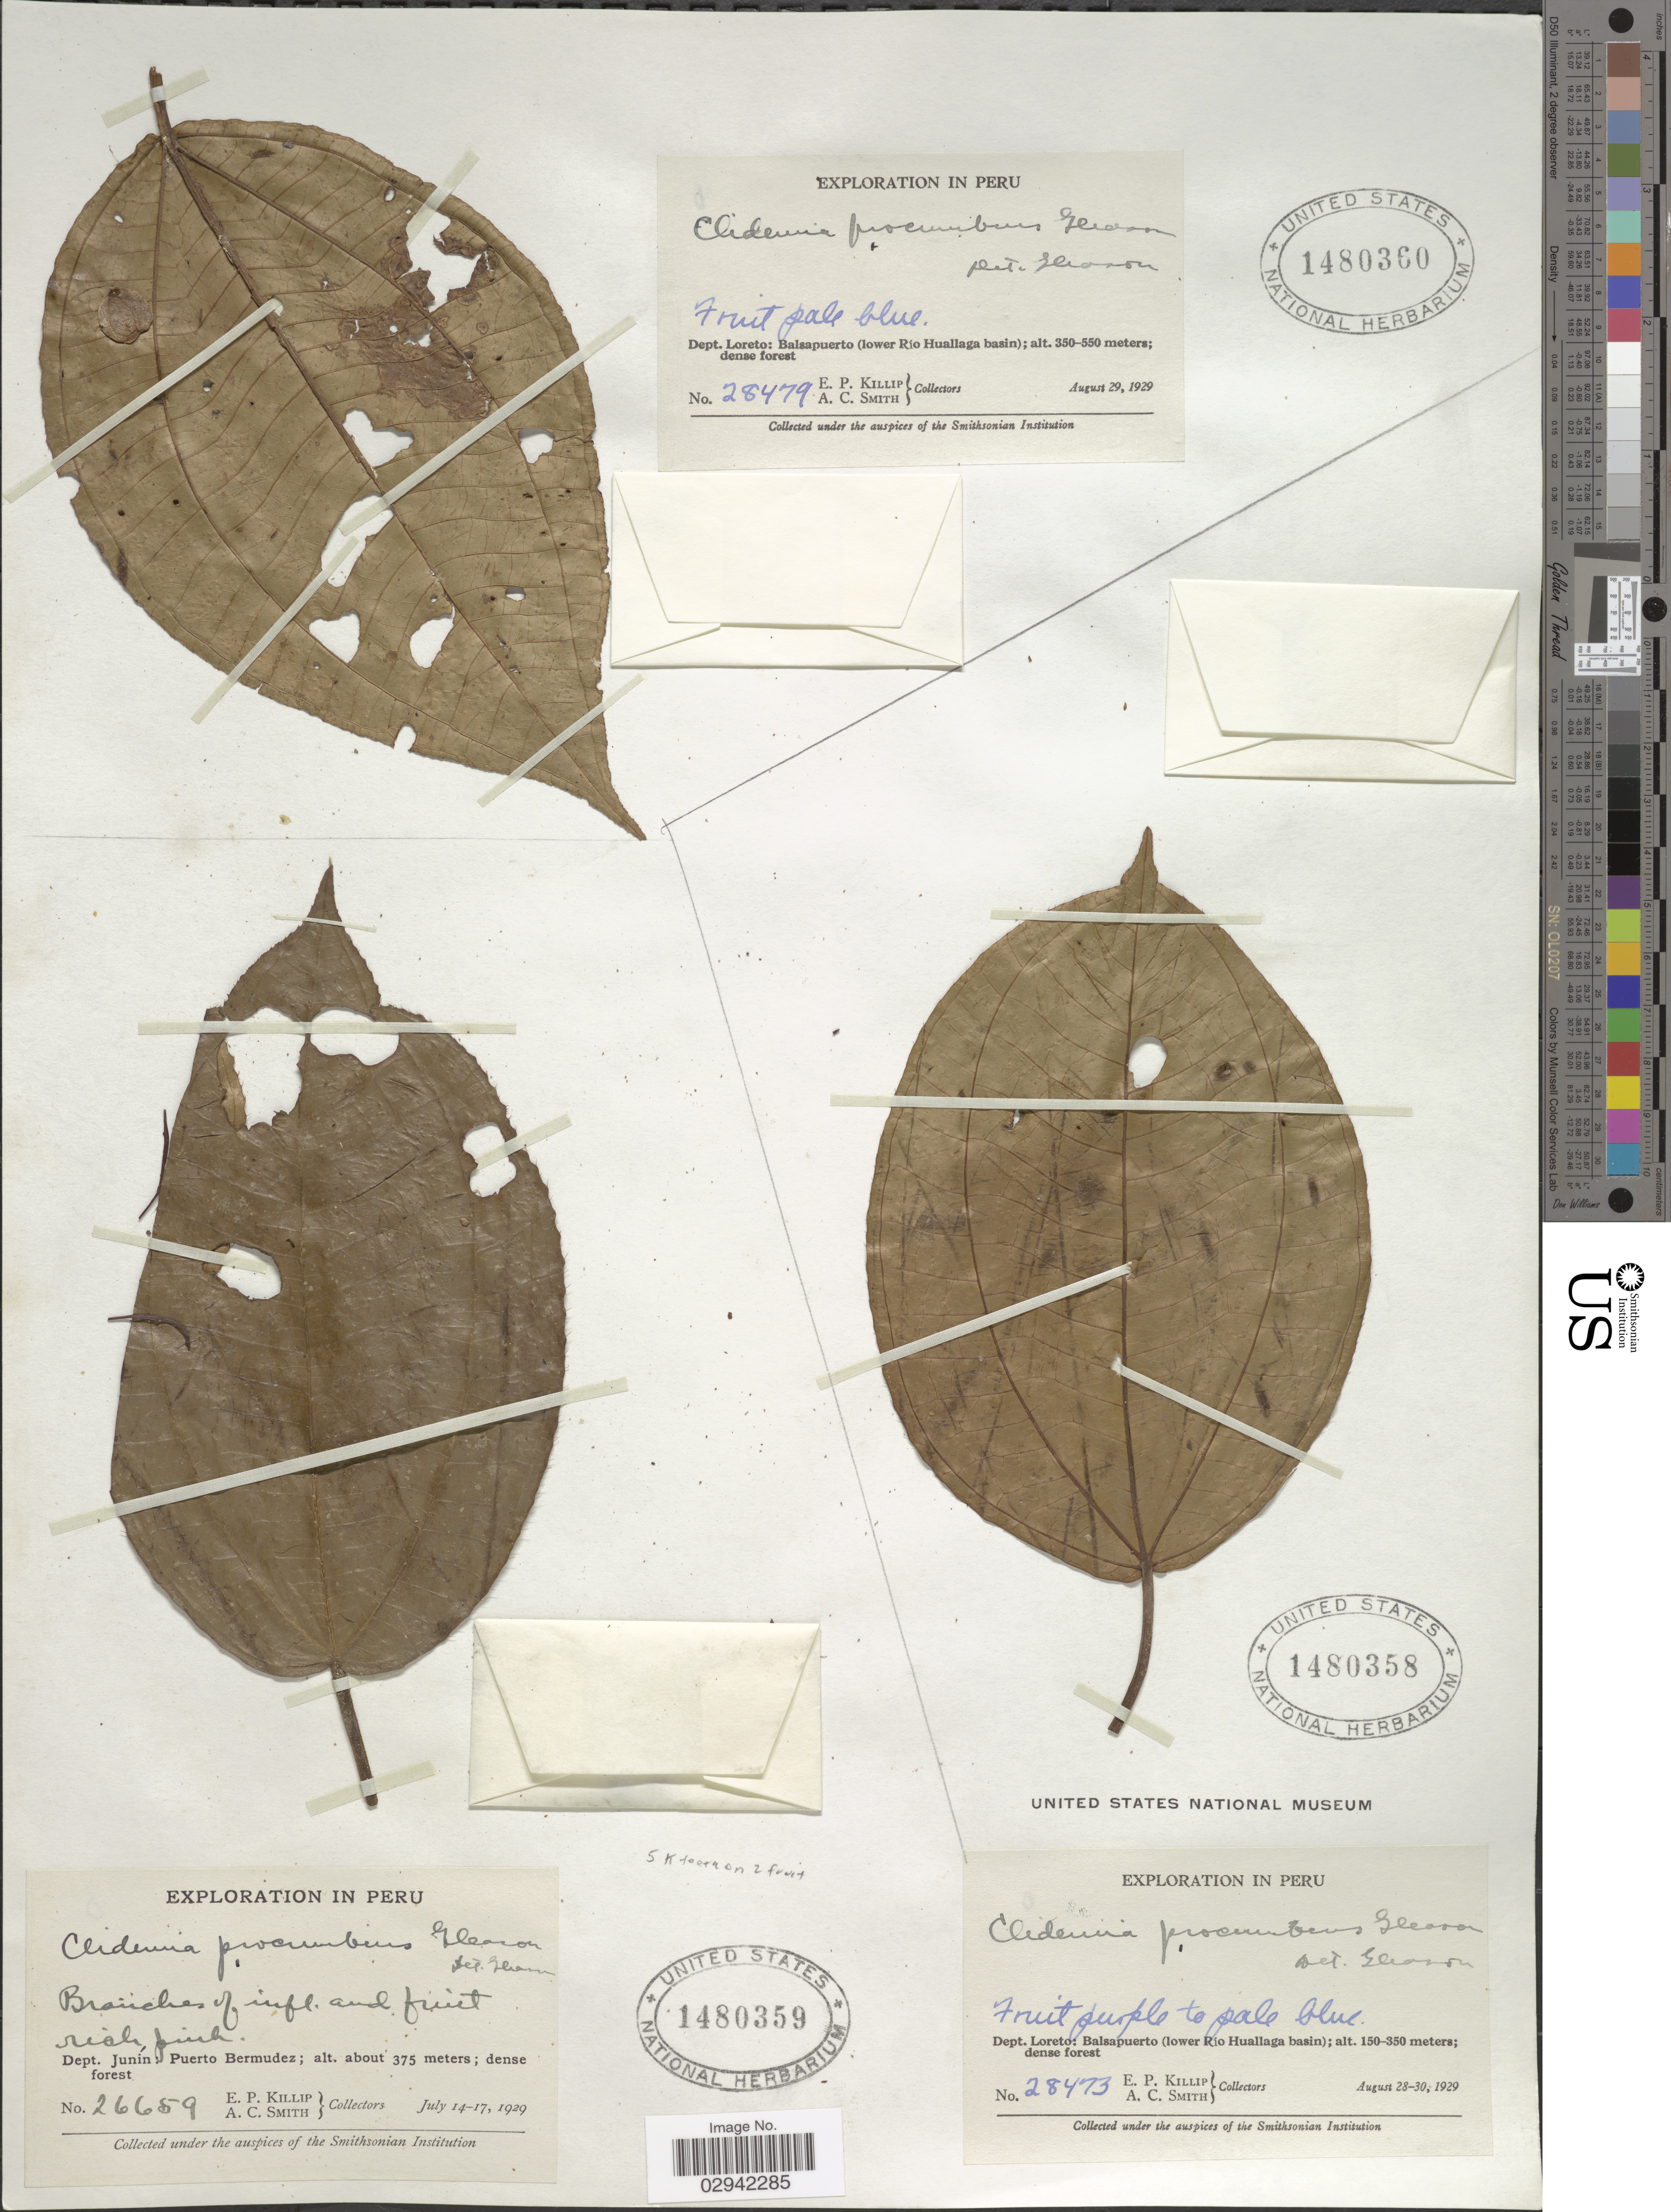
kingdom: Plantae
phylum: Tracheophyta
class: Magnoliopsida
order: Myrtales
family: Melastomataceae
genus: Miconia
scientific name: Miconia procumbens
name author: (Gleason) Wurdack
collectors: E. P. Killip & A. C. Smith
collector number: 28473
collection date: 1929-08-28/1929-08-30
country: Peru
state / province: Loreto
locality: Dept. Loreto: Balsapuerto (lower Rio Huallaga basin).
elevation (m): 150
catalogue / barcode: US 1480359-2